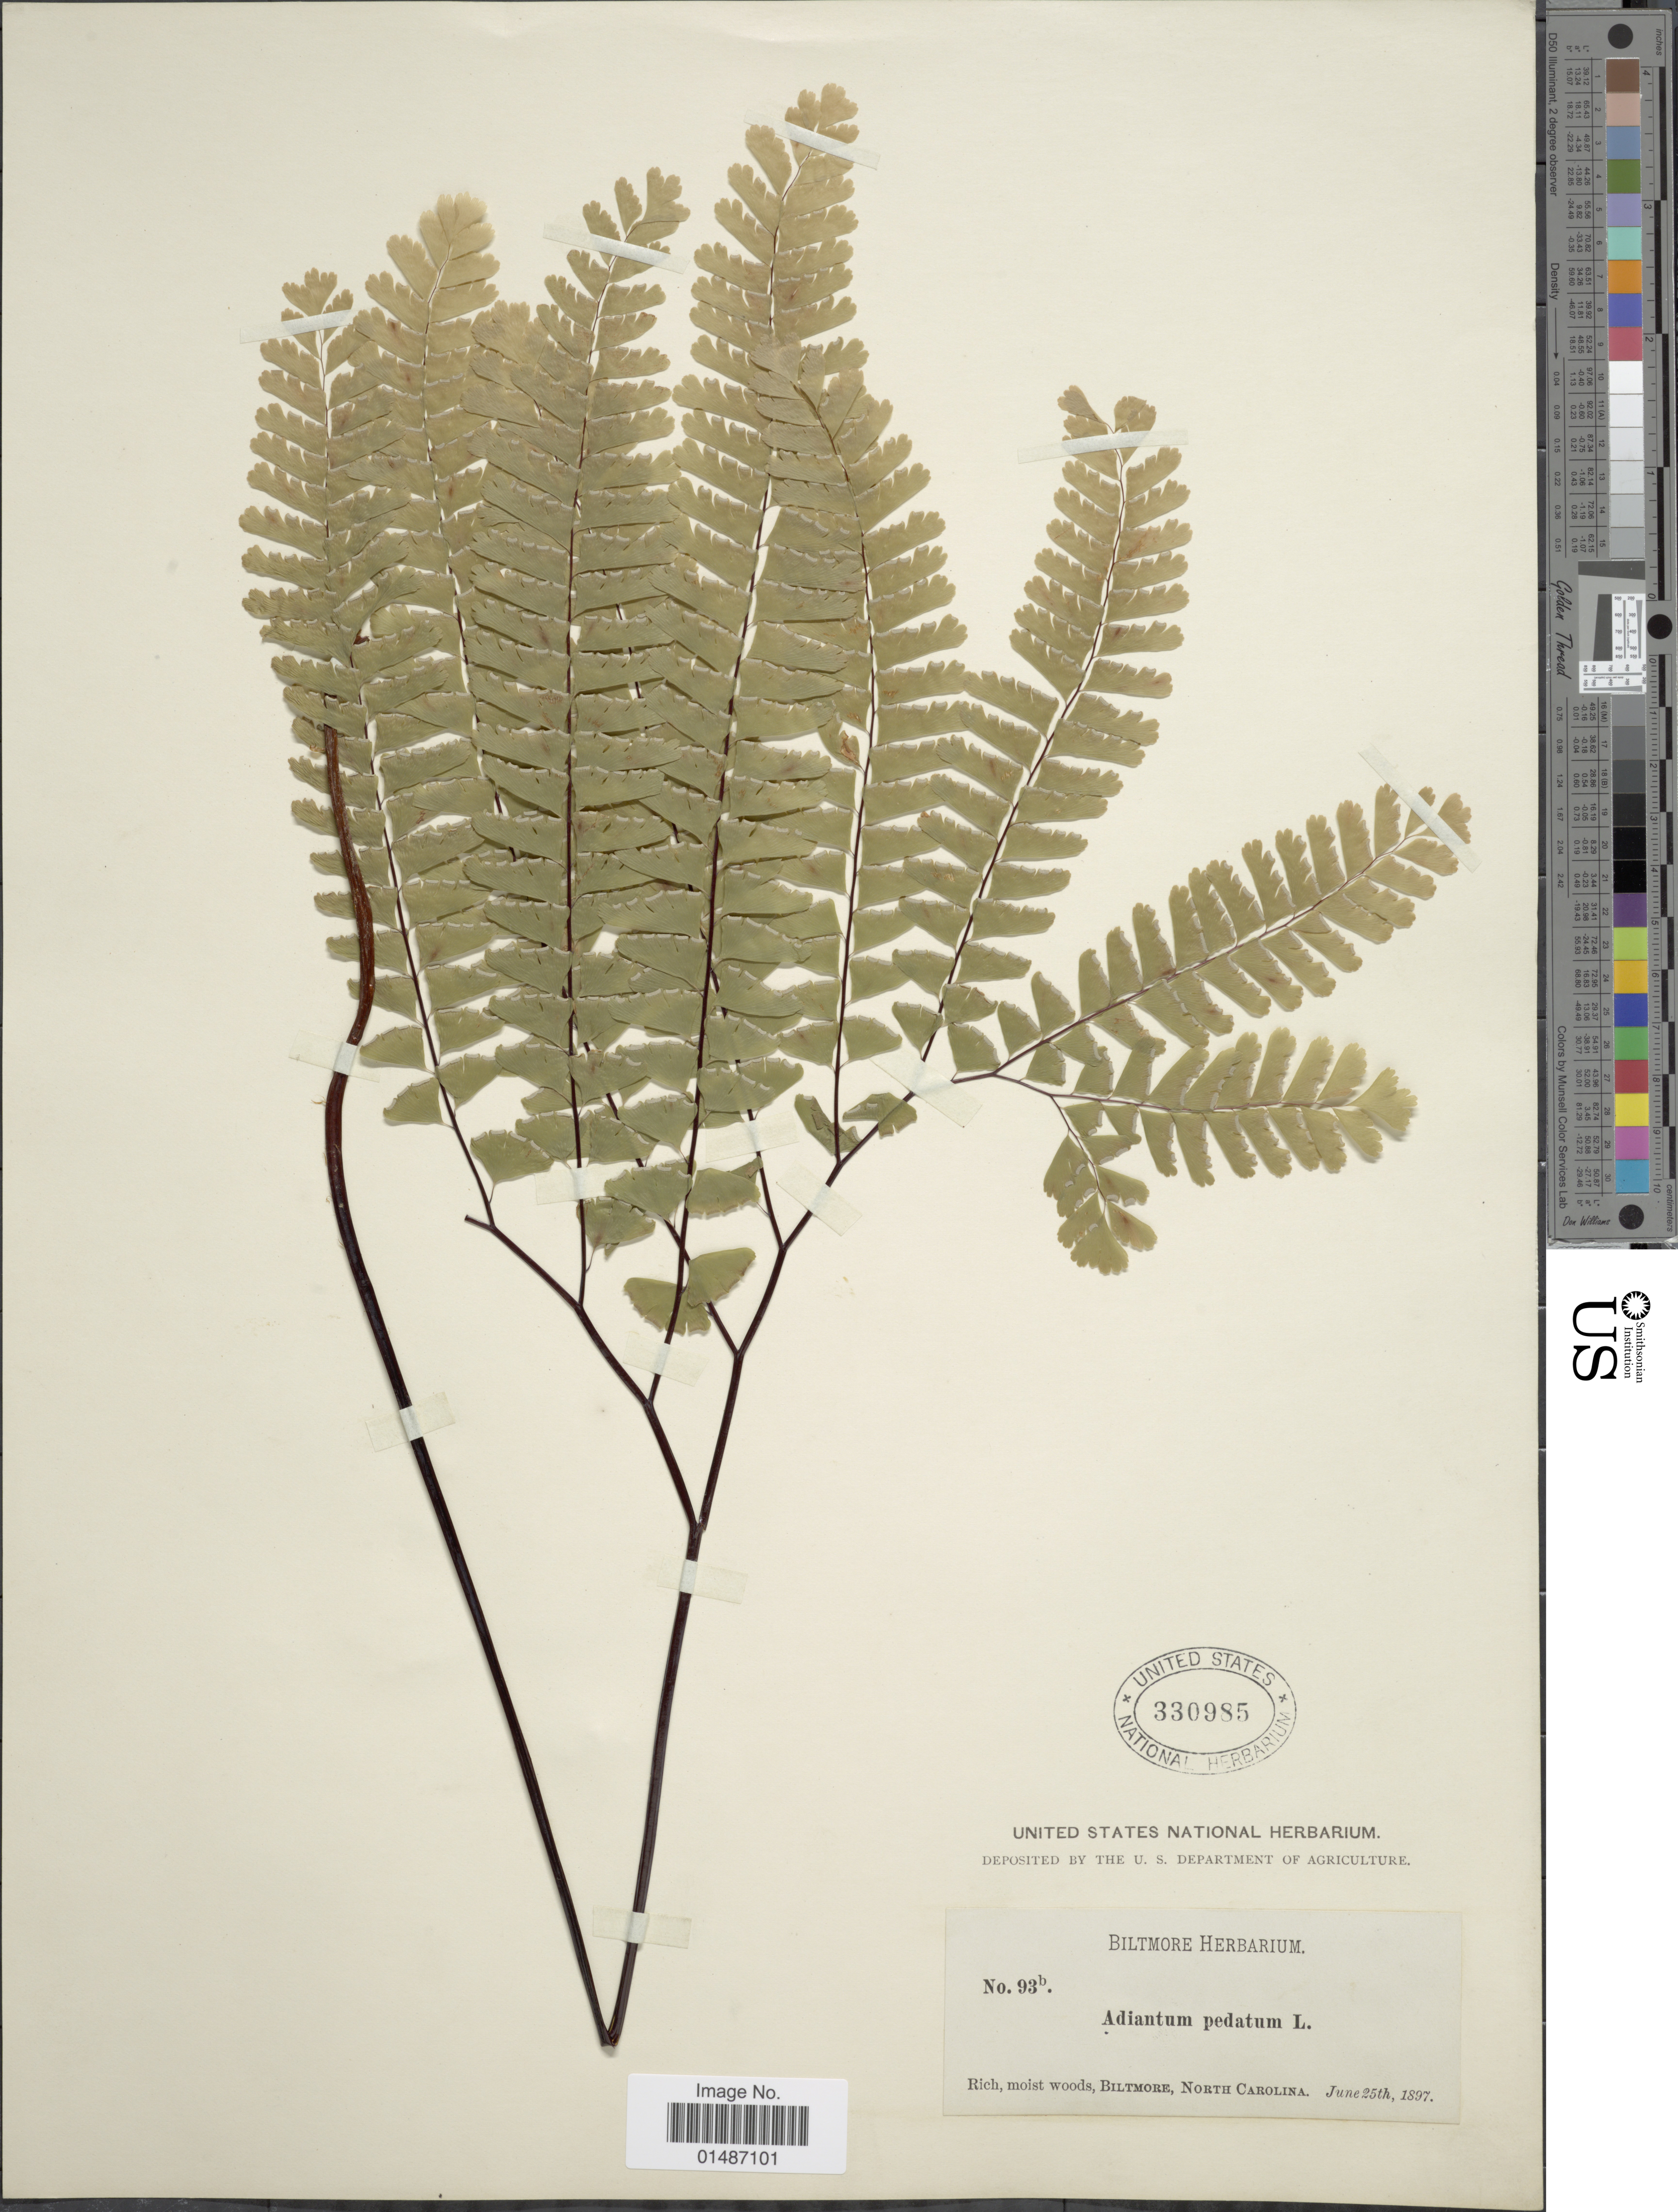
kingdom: Plantae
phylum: Tracheophyta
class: Polypodiopsida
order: Polypodiales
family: Pteridaceae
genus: Adiantum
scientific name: Adiantum pedatum var. pedatum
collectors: ex herb. Biltmore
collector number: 93b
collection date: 1897-06-25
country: United States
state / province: North Carolina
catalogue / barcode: US 330985